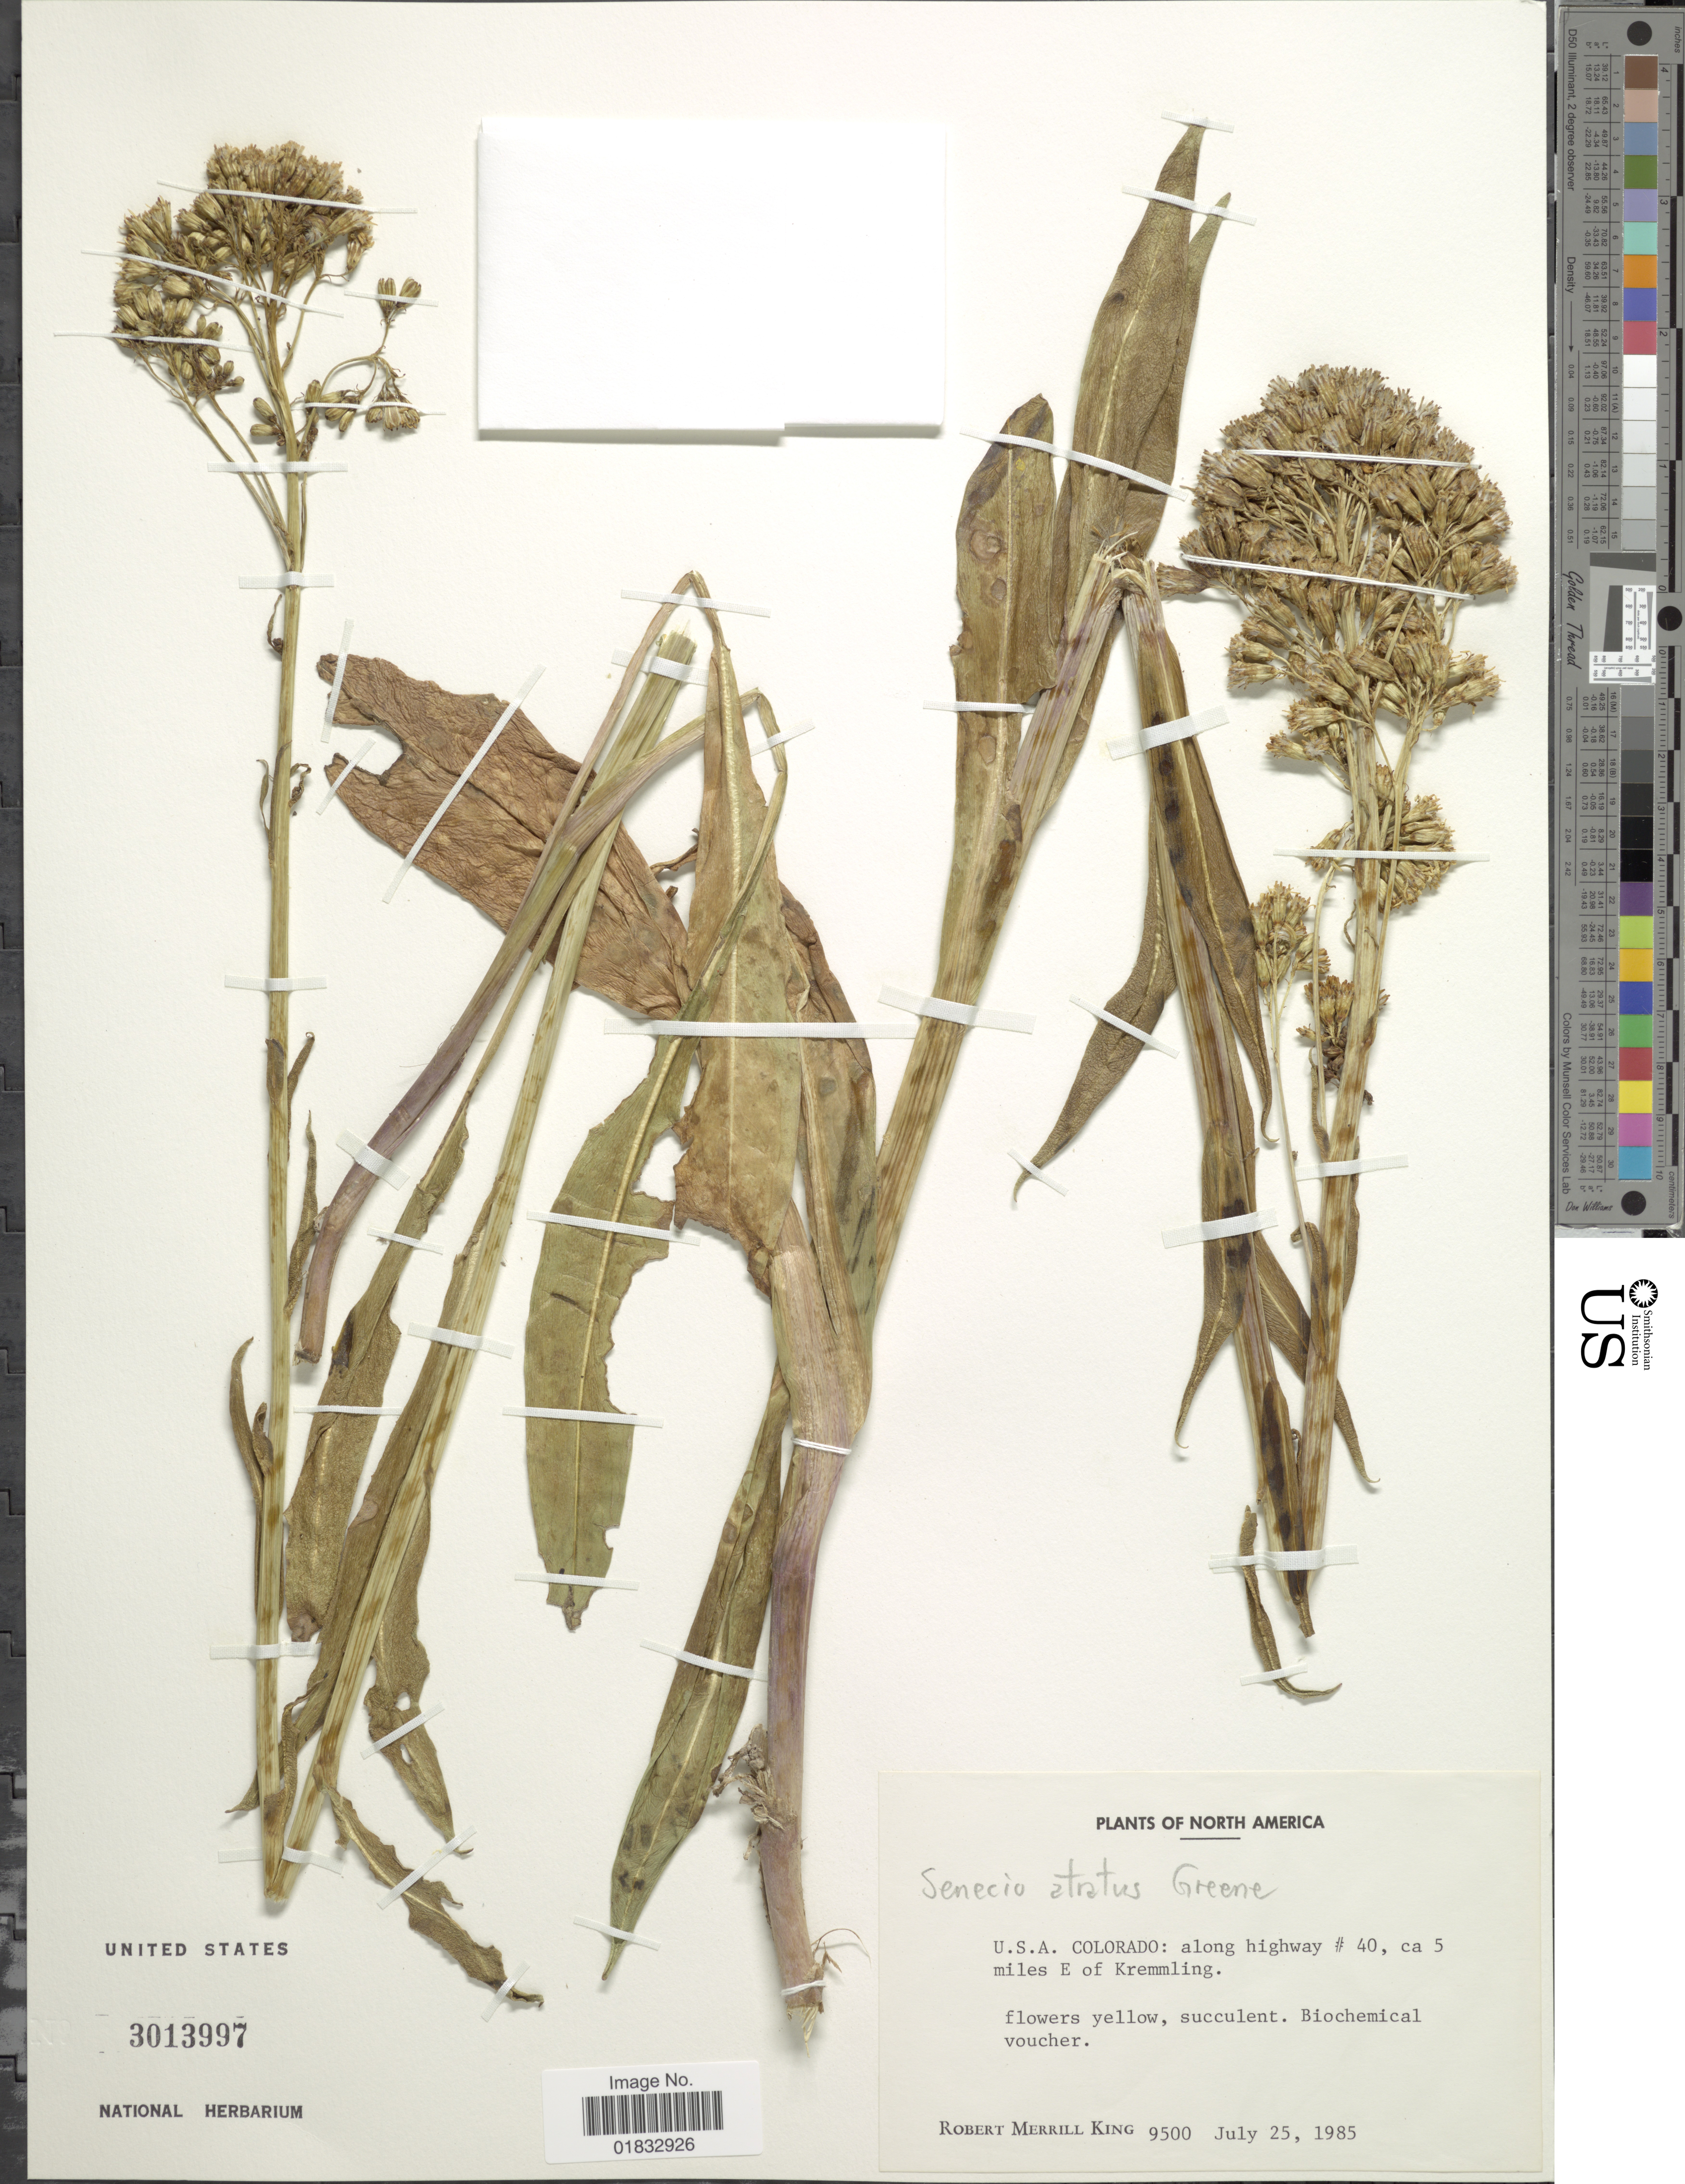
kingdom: Plantae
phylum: Tracheophyta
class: Magnoliopsida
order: Asterales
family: Asteraceae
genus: Senecio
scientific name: Senecio atratus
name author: Greene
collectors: R. M. King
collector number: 9500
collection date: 1985-07-25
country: United States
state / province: Colorado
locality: Along highway # 40, ca 5 miles E of Kremmling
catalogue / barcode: US 3013997